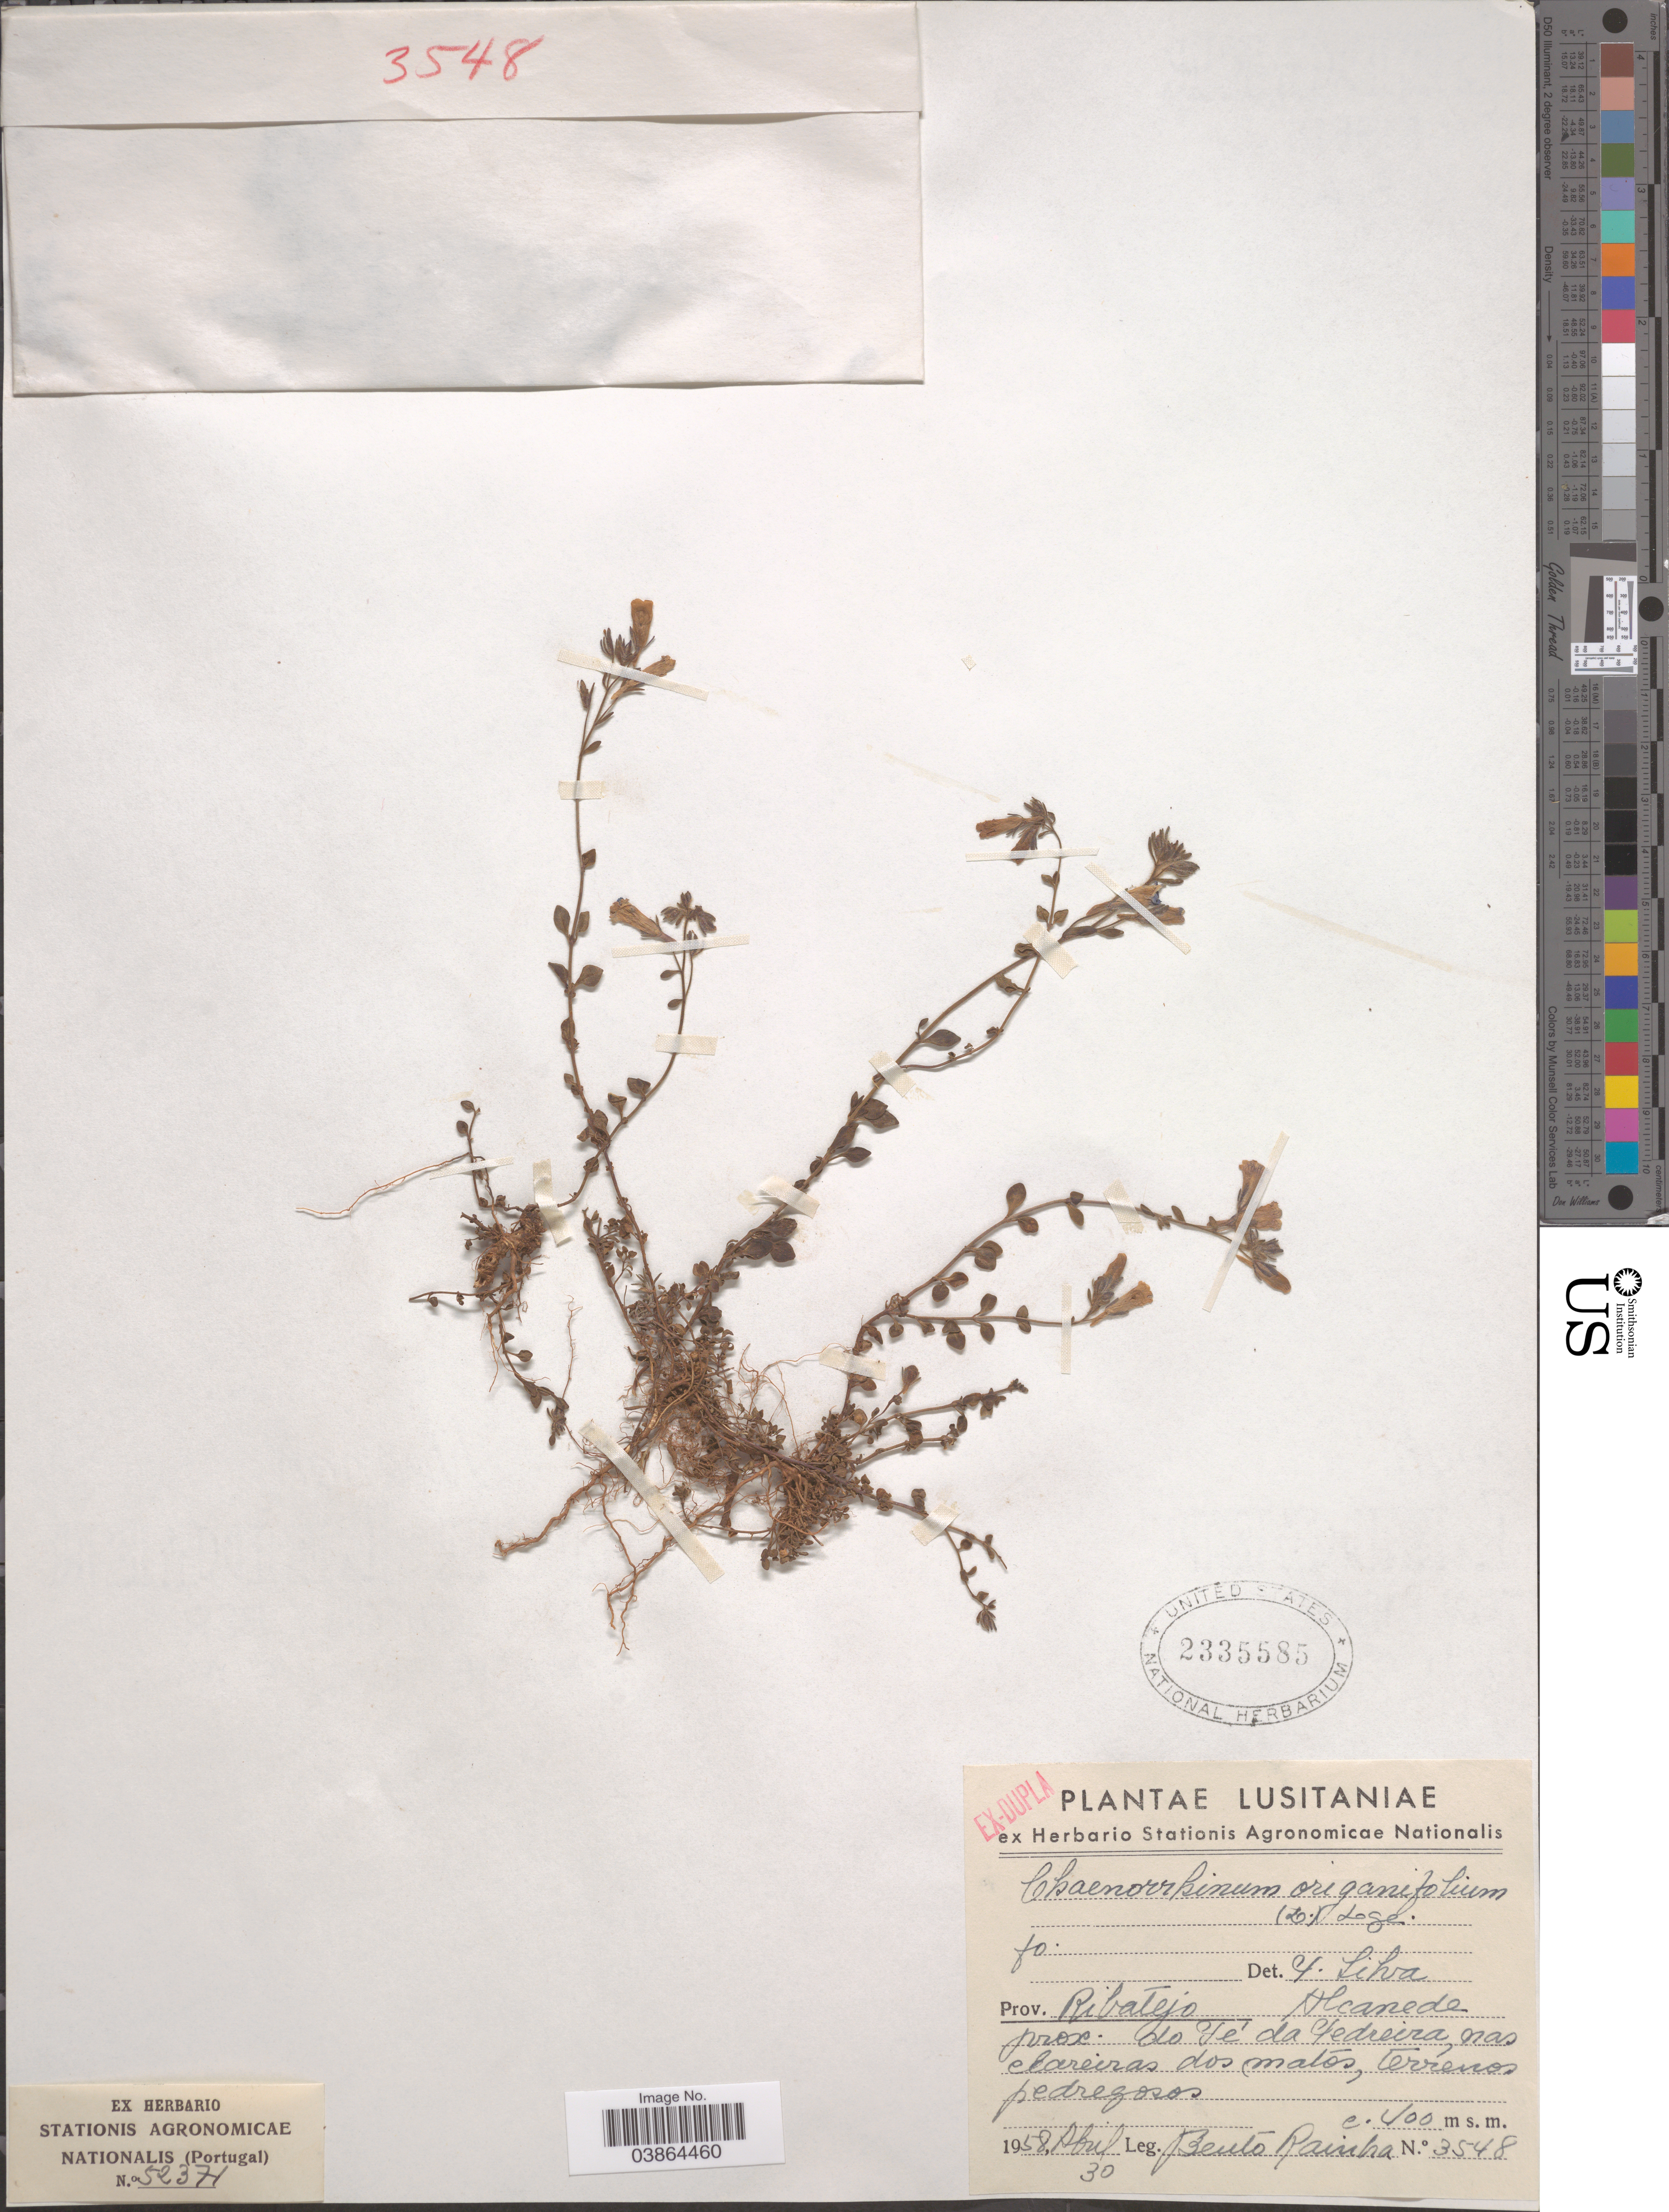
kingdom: Plantae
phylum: Tracheophyta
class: Magnoliopsida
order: Lamiales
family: Plantaginaceae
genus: Chaenorrhinum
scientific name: Chaenorrhinum origanifolium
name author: (L.) Fourr.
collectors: B. Rainha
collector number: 3548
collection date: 1958-04-30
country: Portugal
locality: Prov. Ribatejo, Alcanede. prox. do fe da Qedreira, nas clareiras dos matós, terrenos pedregosos. [interpreted]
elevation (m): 400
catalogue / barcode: US 2335585